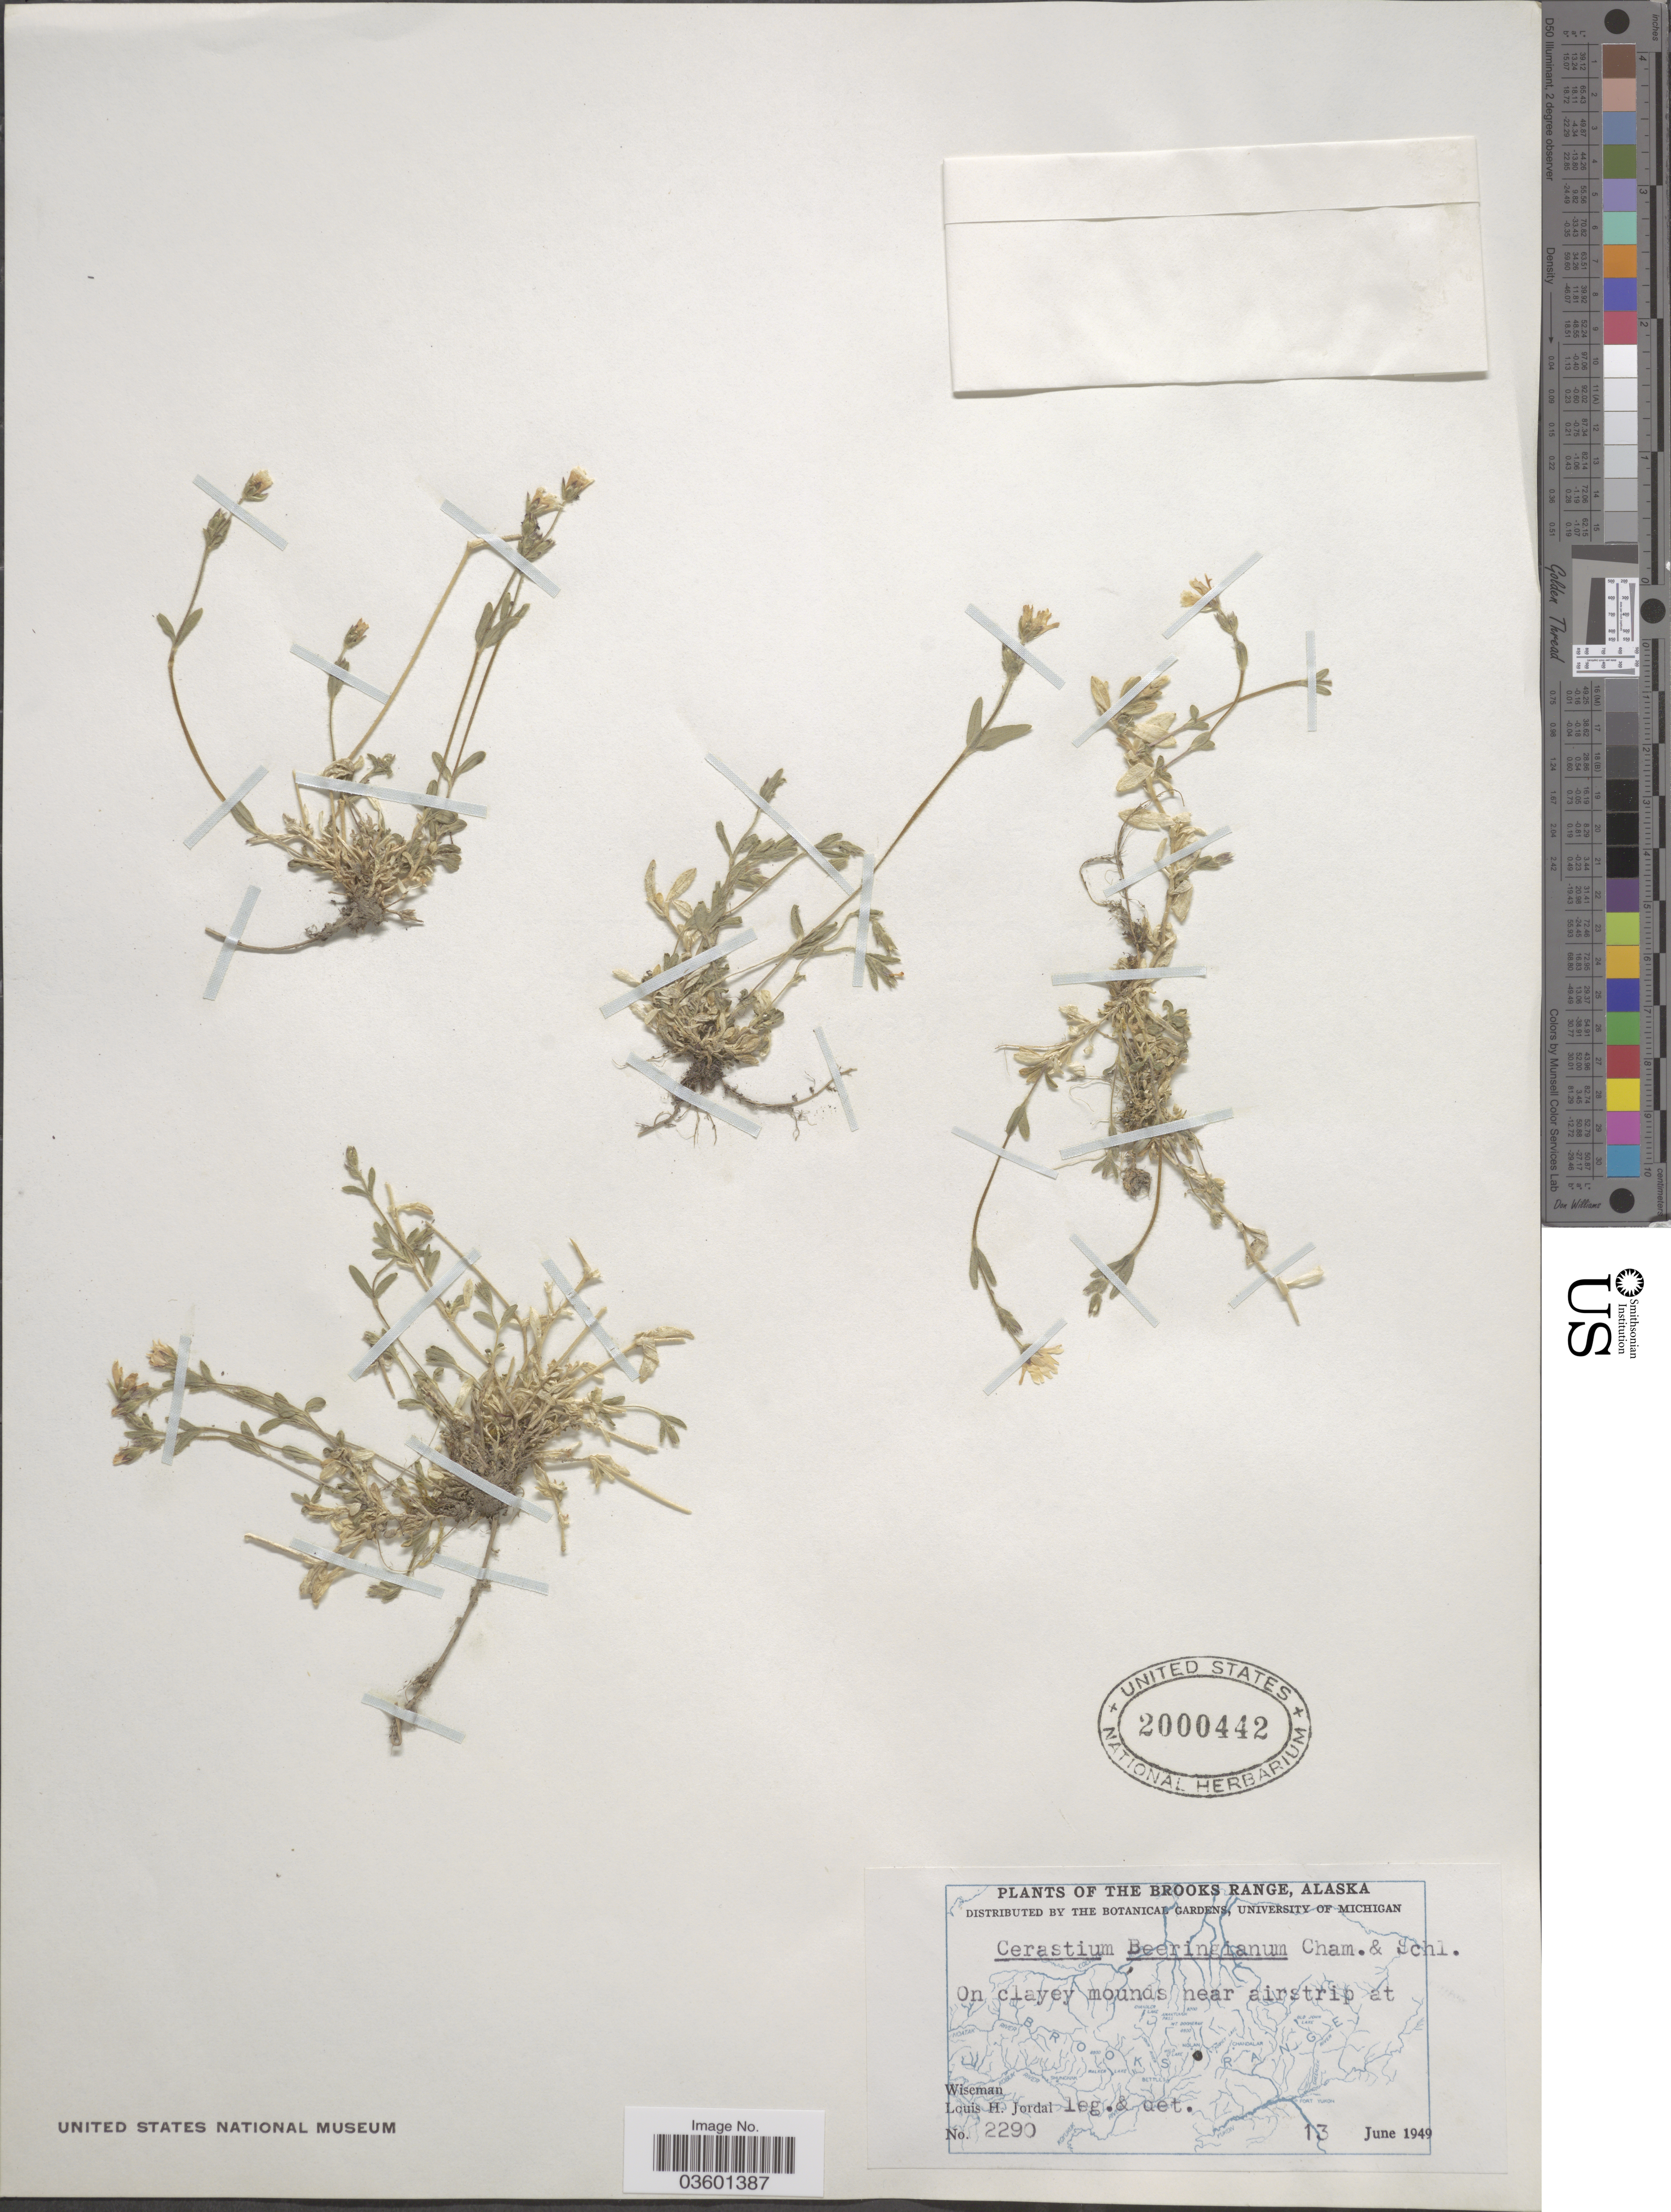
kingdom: Plantae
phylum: Tracheophyta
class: Magnoliopsida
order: Caryophyllales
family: Caryophyllaceae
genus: Cerastium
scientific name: Cerastium beeringianum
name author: Cham. & Schltdl.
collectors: L. Jordal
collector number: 2290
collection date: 1949-06-13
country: United States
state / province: Alaska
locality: The Brooks Range. On clayey mounds near airstrip at Wiseman.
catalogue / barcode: US 2000442